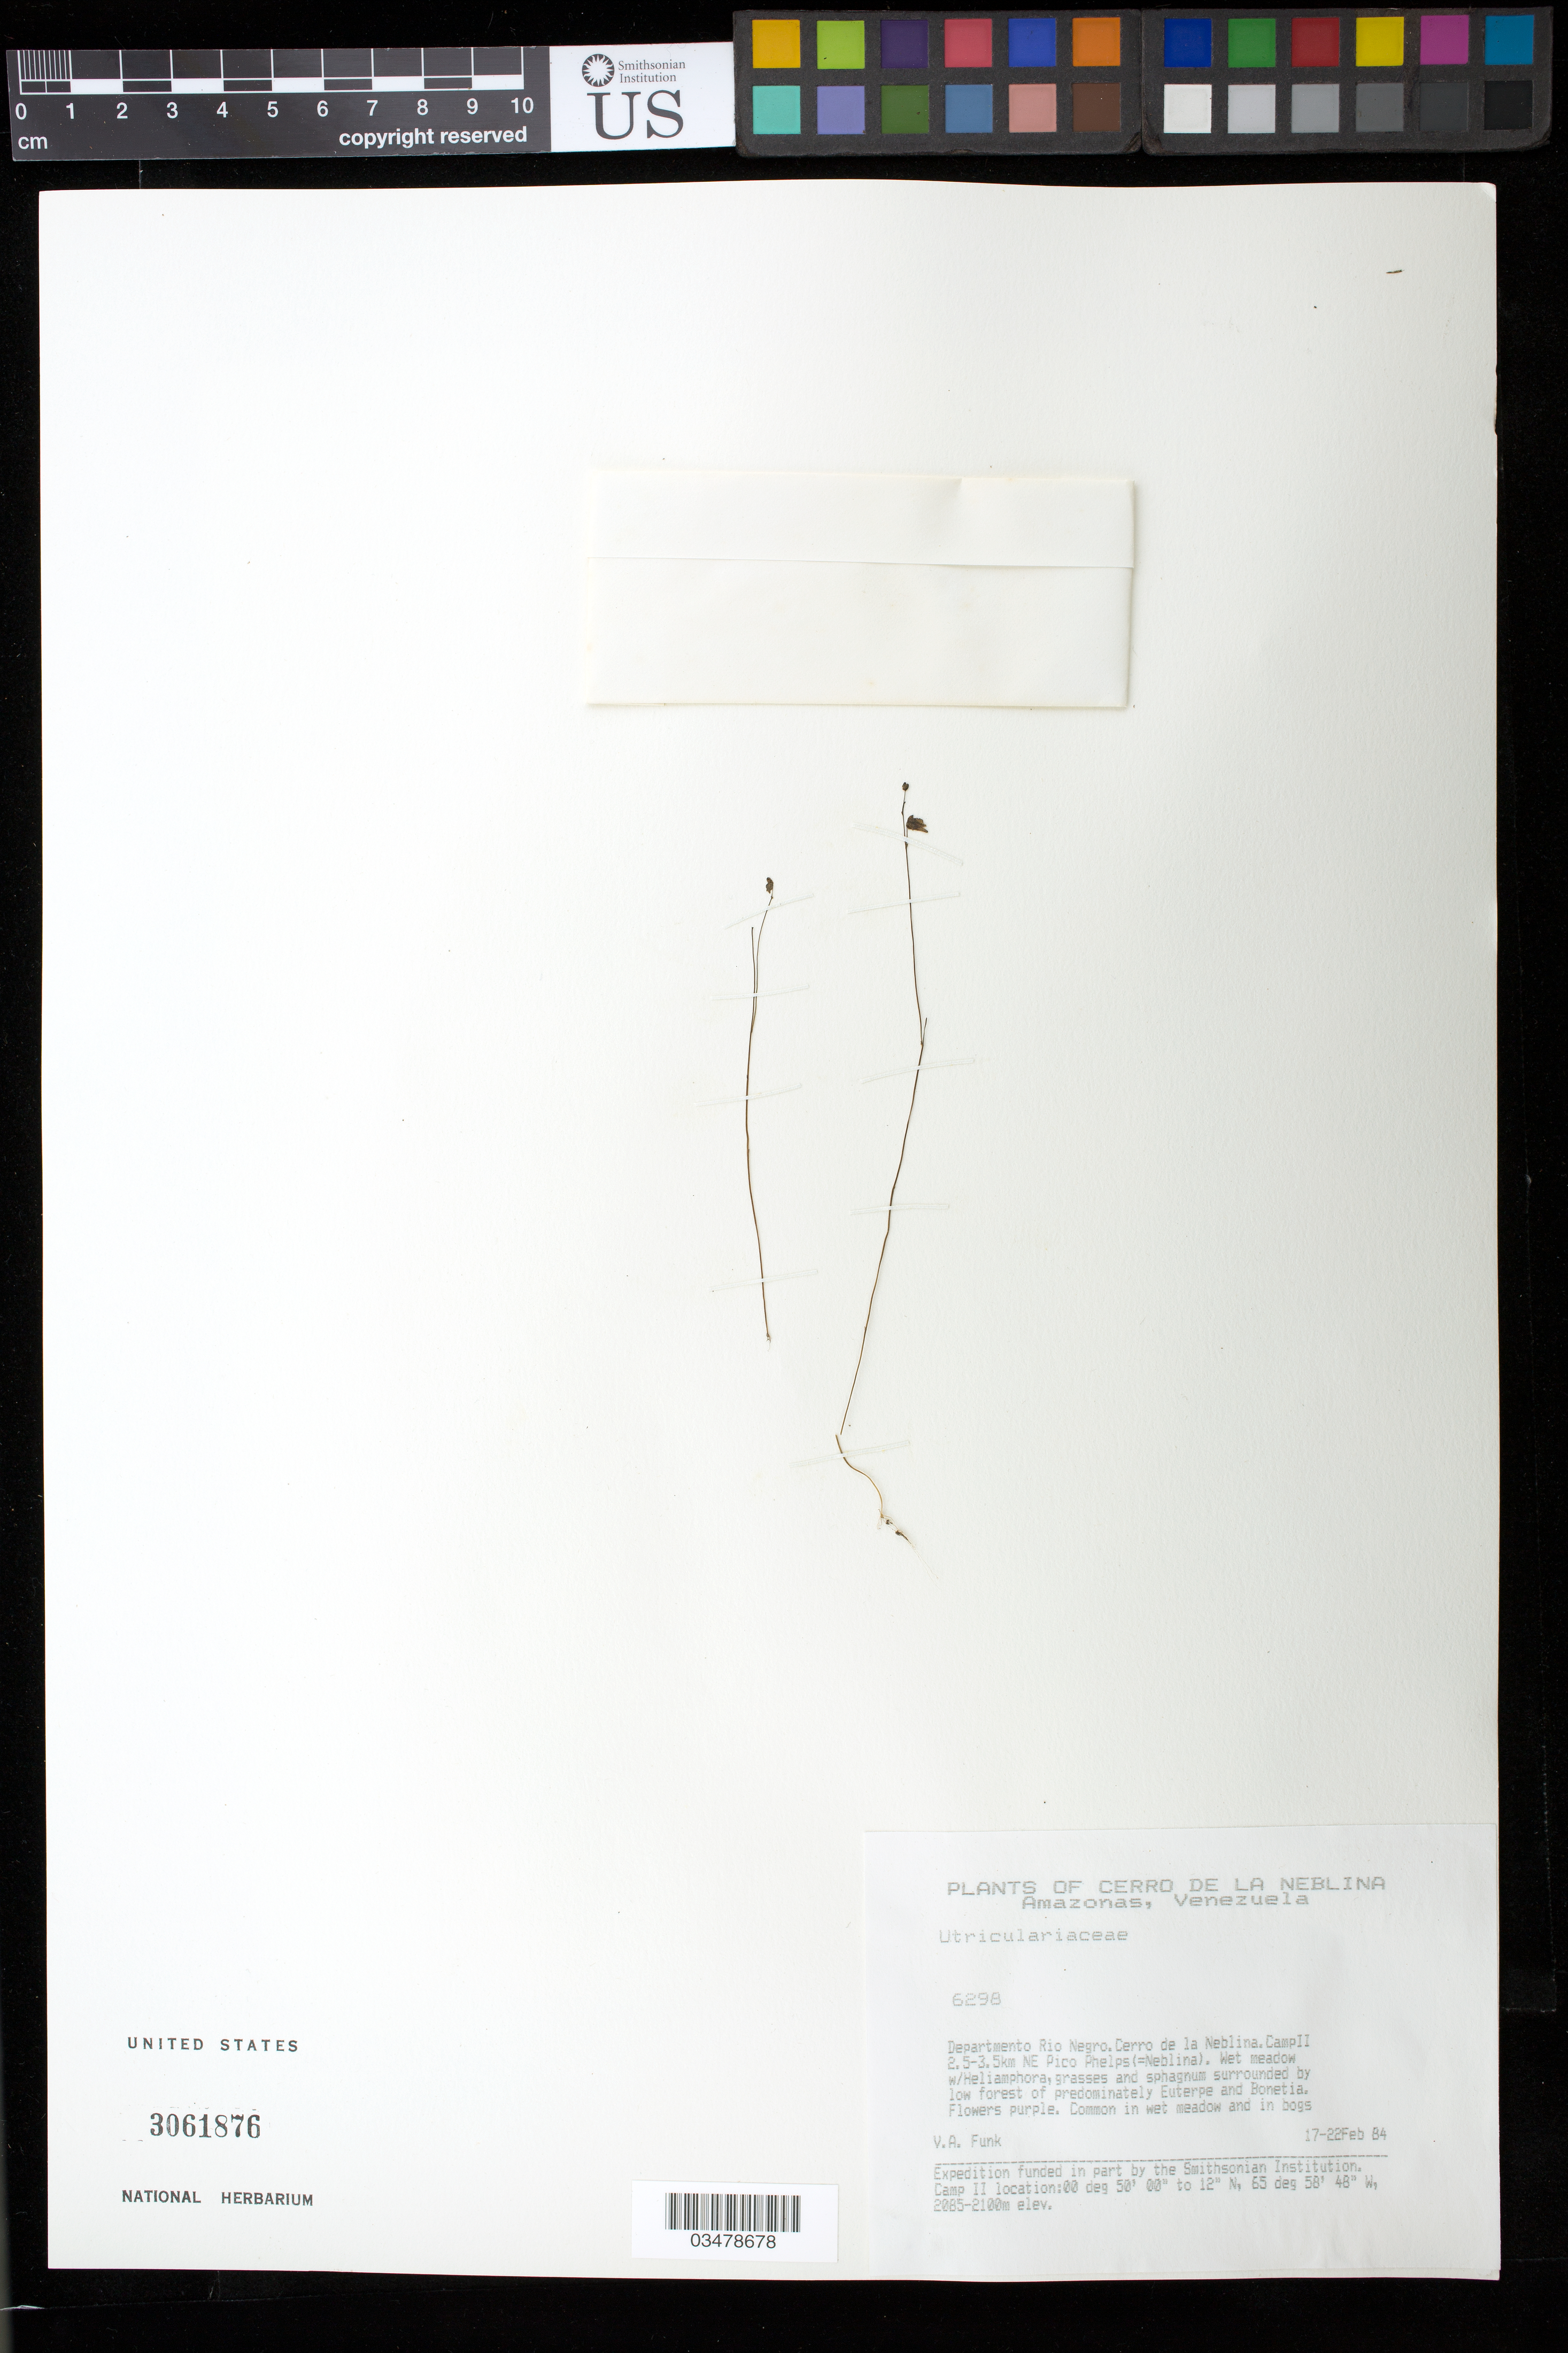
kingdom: Plantae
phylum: Tracheophyta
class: Magnoliopsida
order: Lamiales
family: Lentibulariaceae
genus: Utricularia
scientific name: Utricularia sp.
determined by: Strong, Mark T., (BOT), Smithsonian Institution - National Museum of Natural History (UNITED STATES)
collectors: V. Funk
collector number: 6298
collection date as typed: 17 Feb 1984 to 22 Feb 1984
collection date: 1984-02-17/1984-02-22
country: Venezuela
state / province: Amazonas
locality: Cerro de La Neblina, Camp II, 2.5-3.5 km NE Pico Phelps.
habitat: Wet meadow with Heliamphora, grasses and sphagnum surrounded by low forest of predominately Euterpe and Bonnetia.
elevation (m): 2085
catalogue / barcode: US 3061876